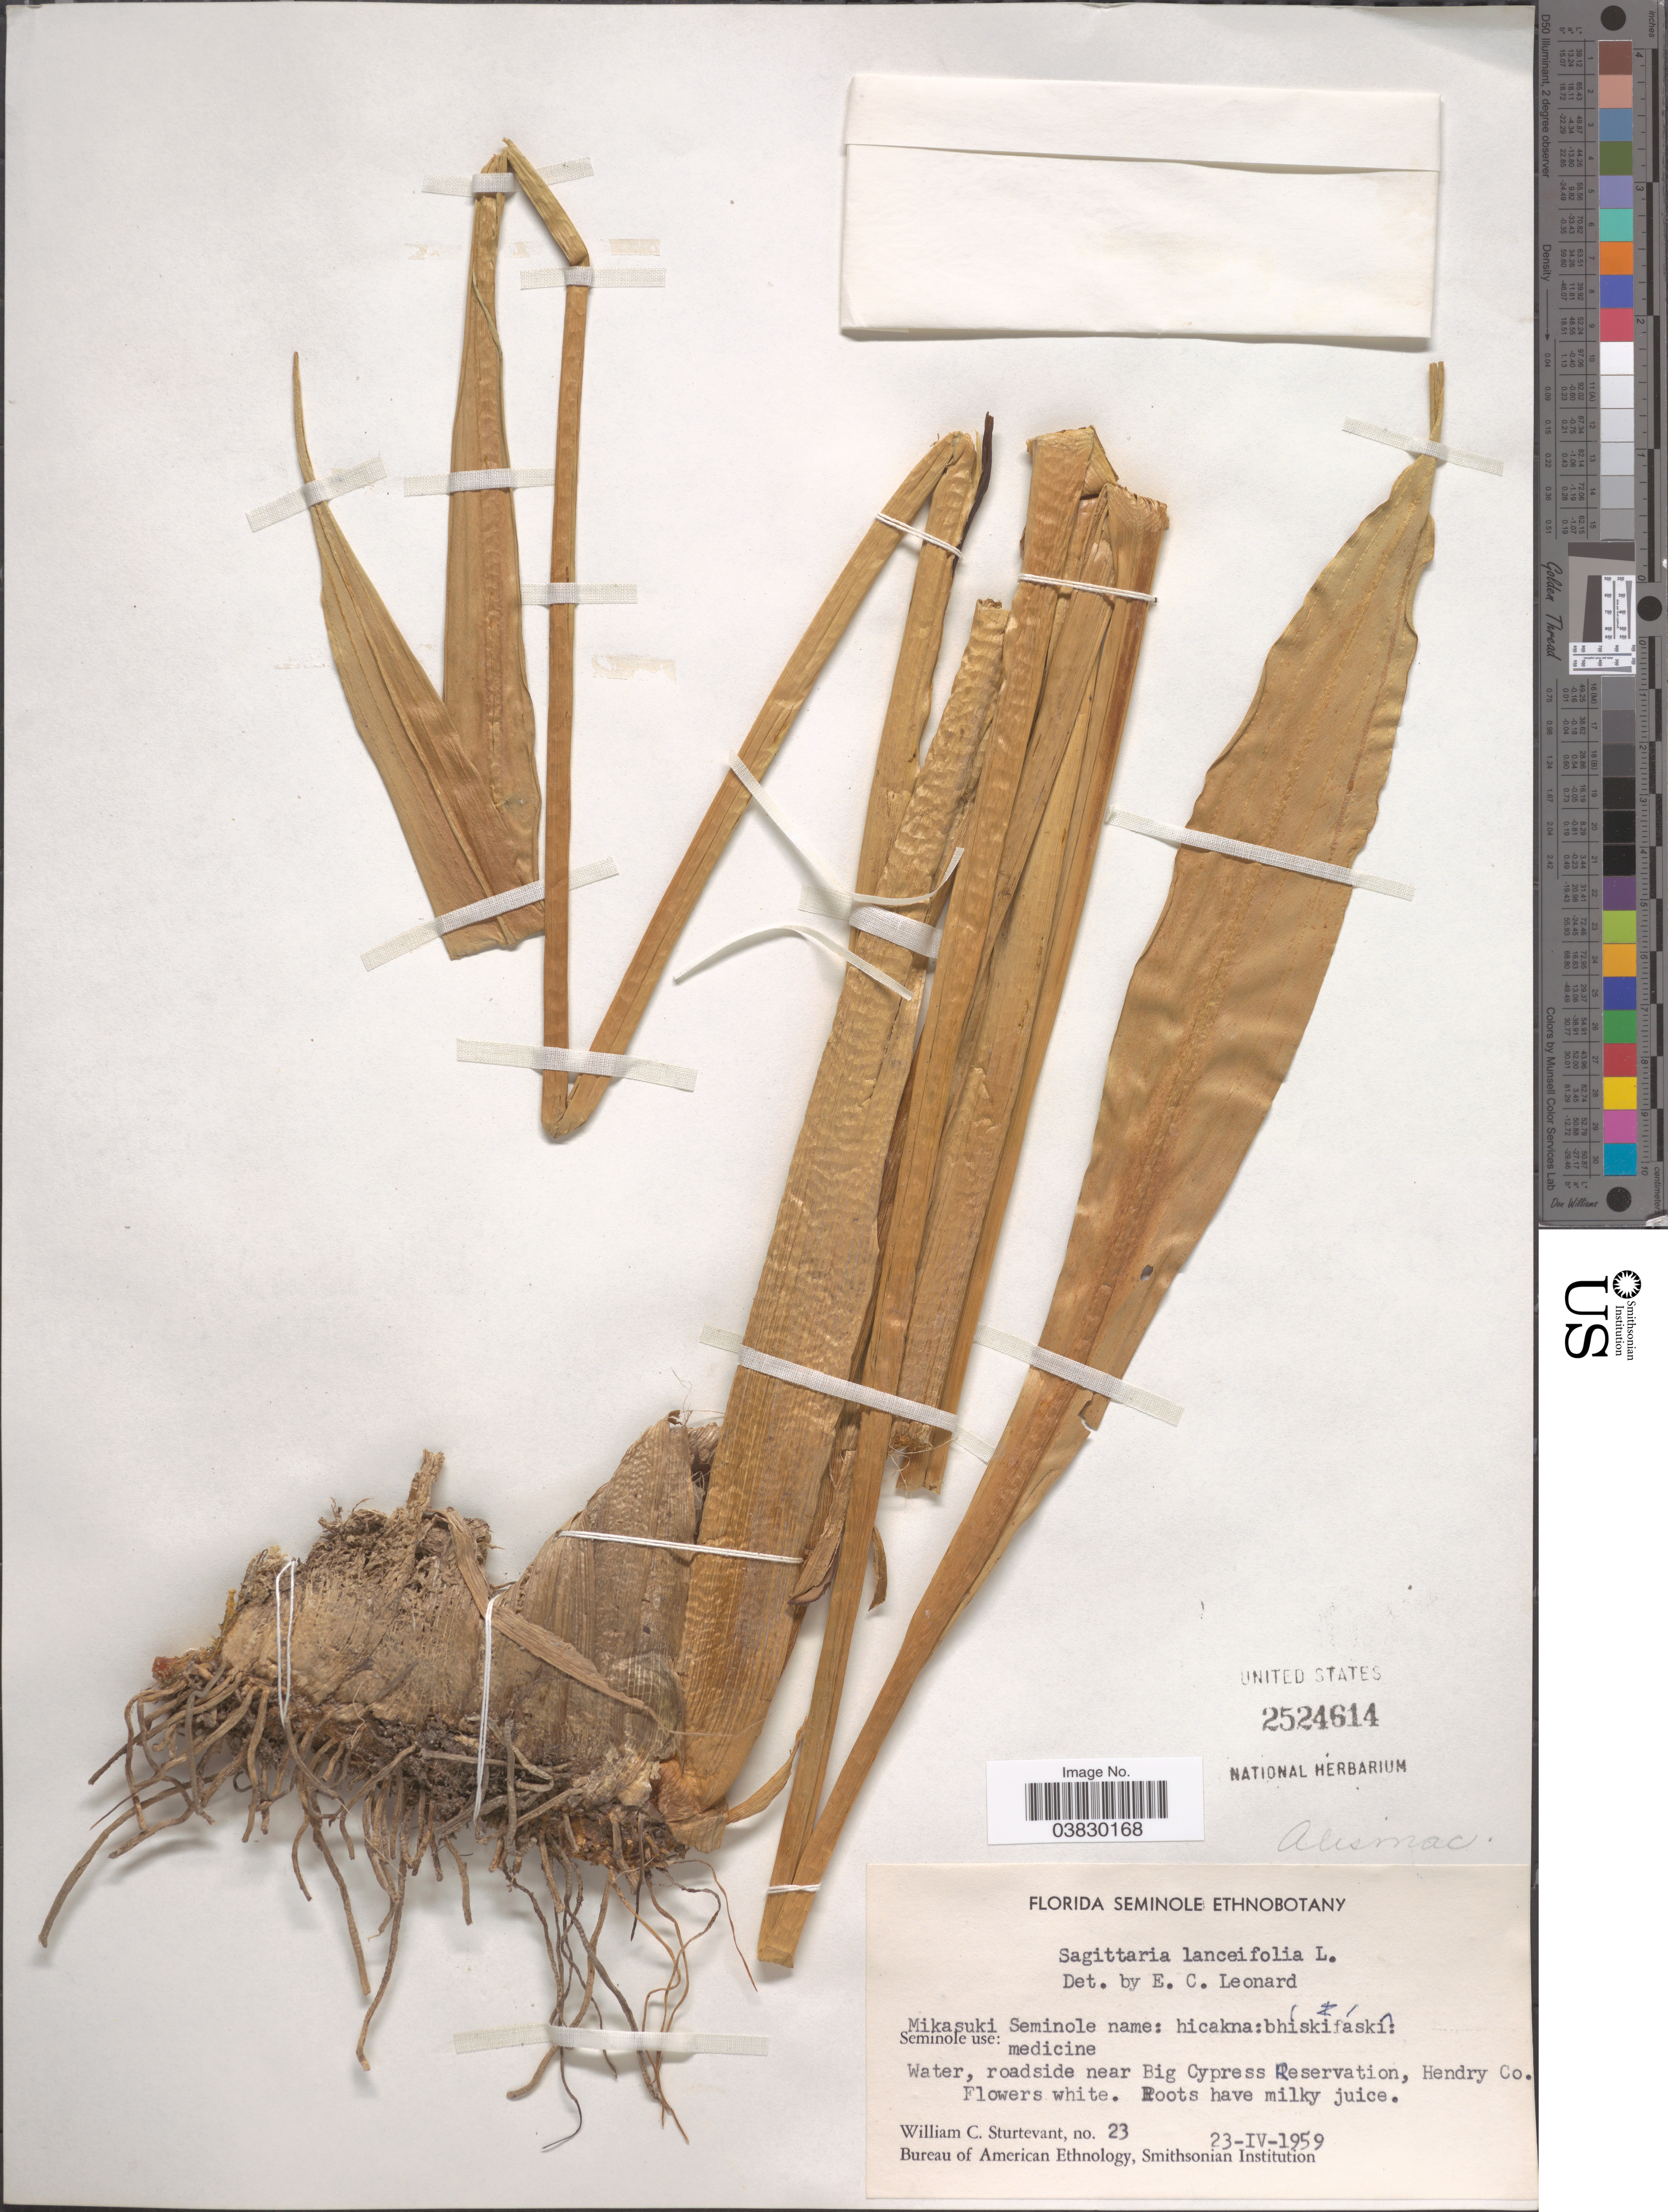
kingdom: Plantae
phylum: Tracheophyta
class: Liliopsida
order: Alismatales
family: Alismataceae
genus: Sagittaria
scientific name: Sagittaria lancifolia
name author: L.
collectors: W. Sturtevant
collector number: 23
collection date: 1959-04-23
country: United States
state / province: Florida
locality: Water, roadside near Big Cypress Reservation, Hendry Co.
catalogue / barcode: US 2524614